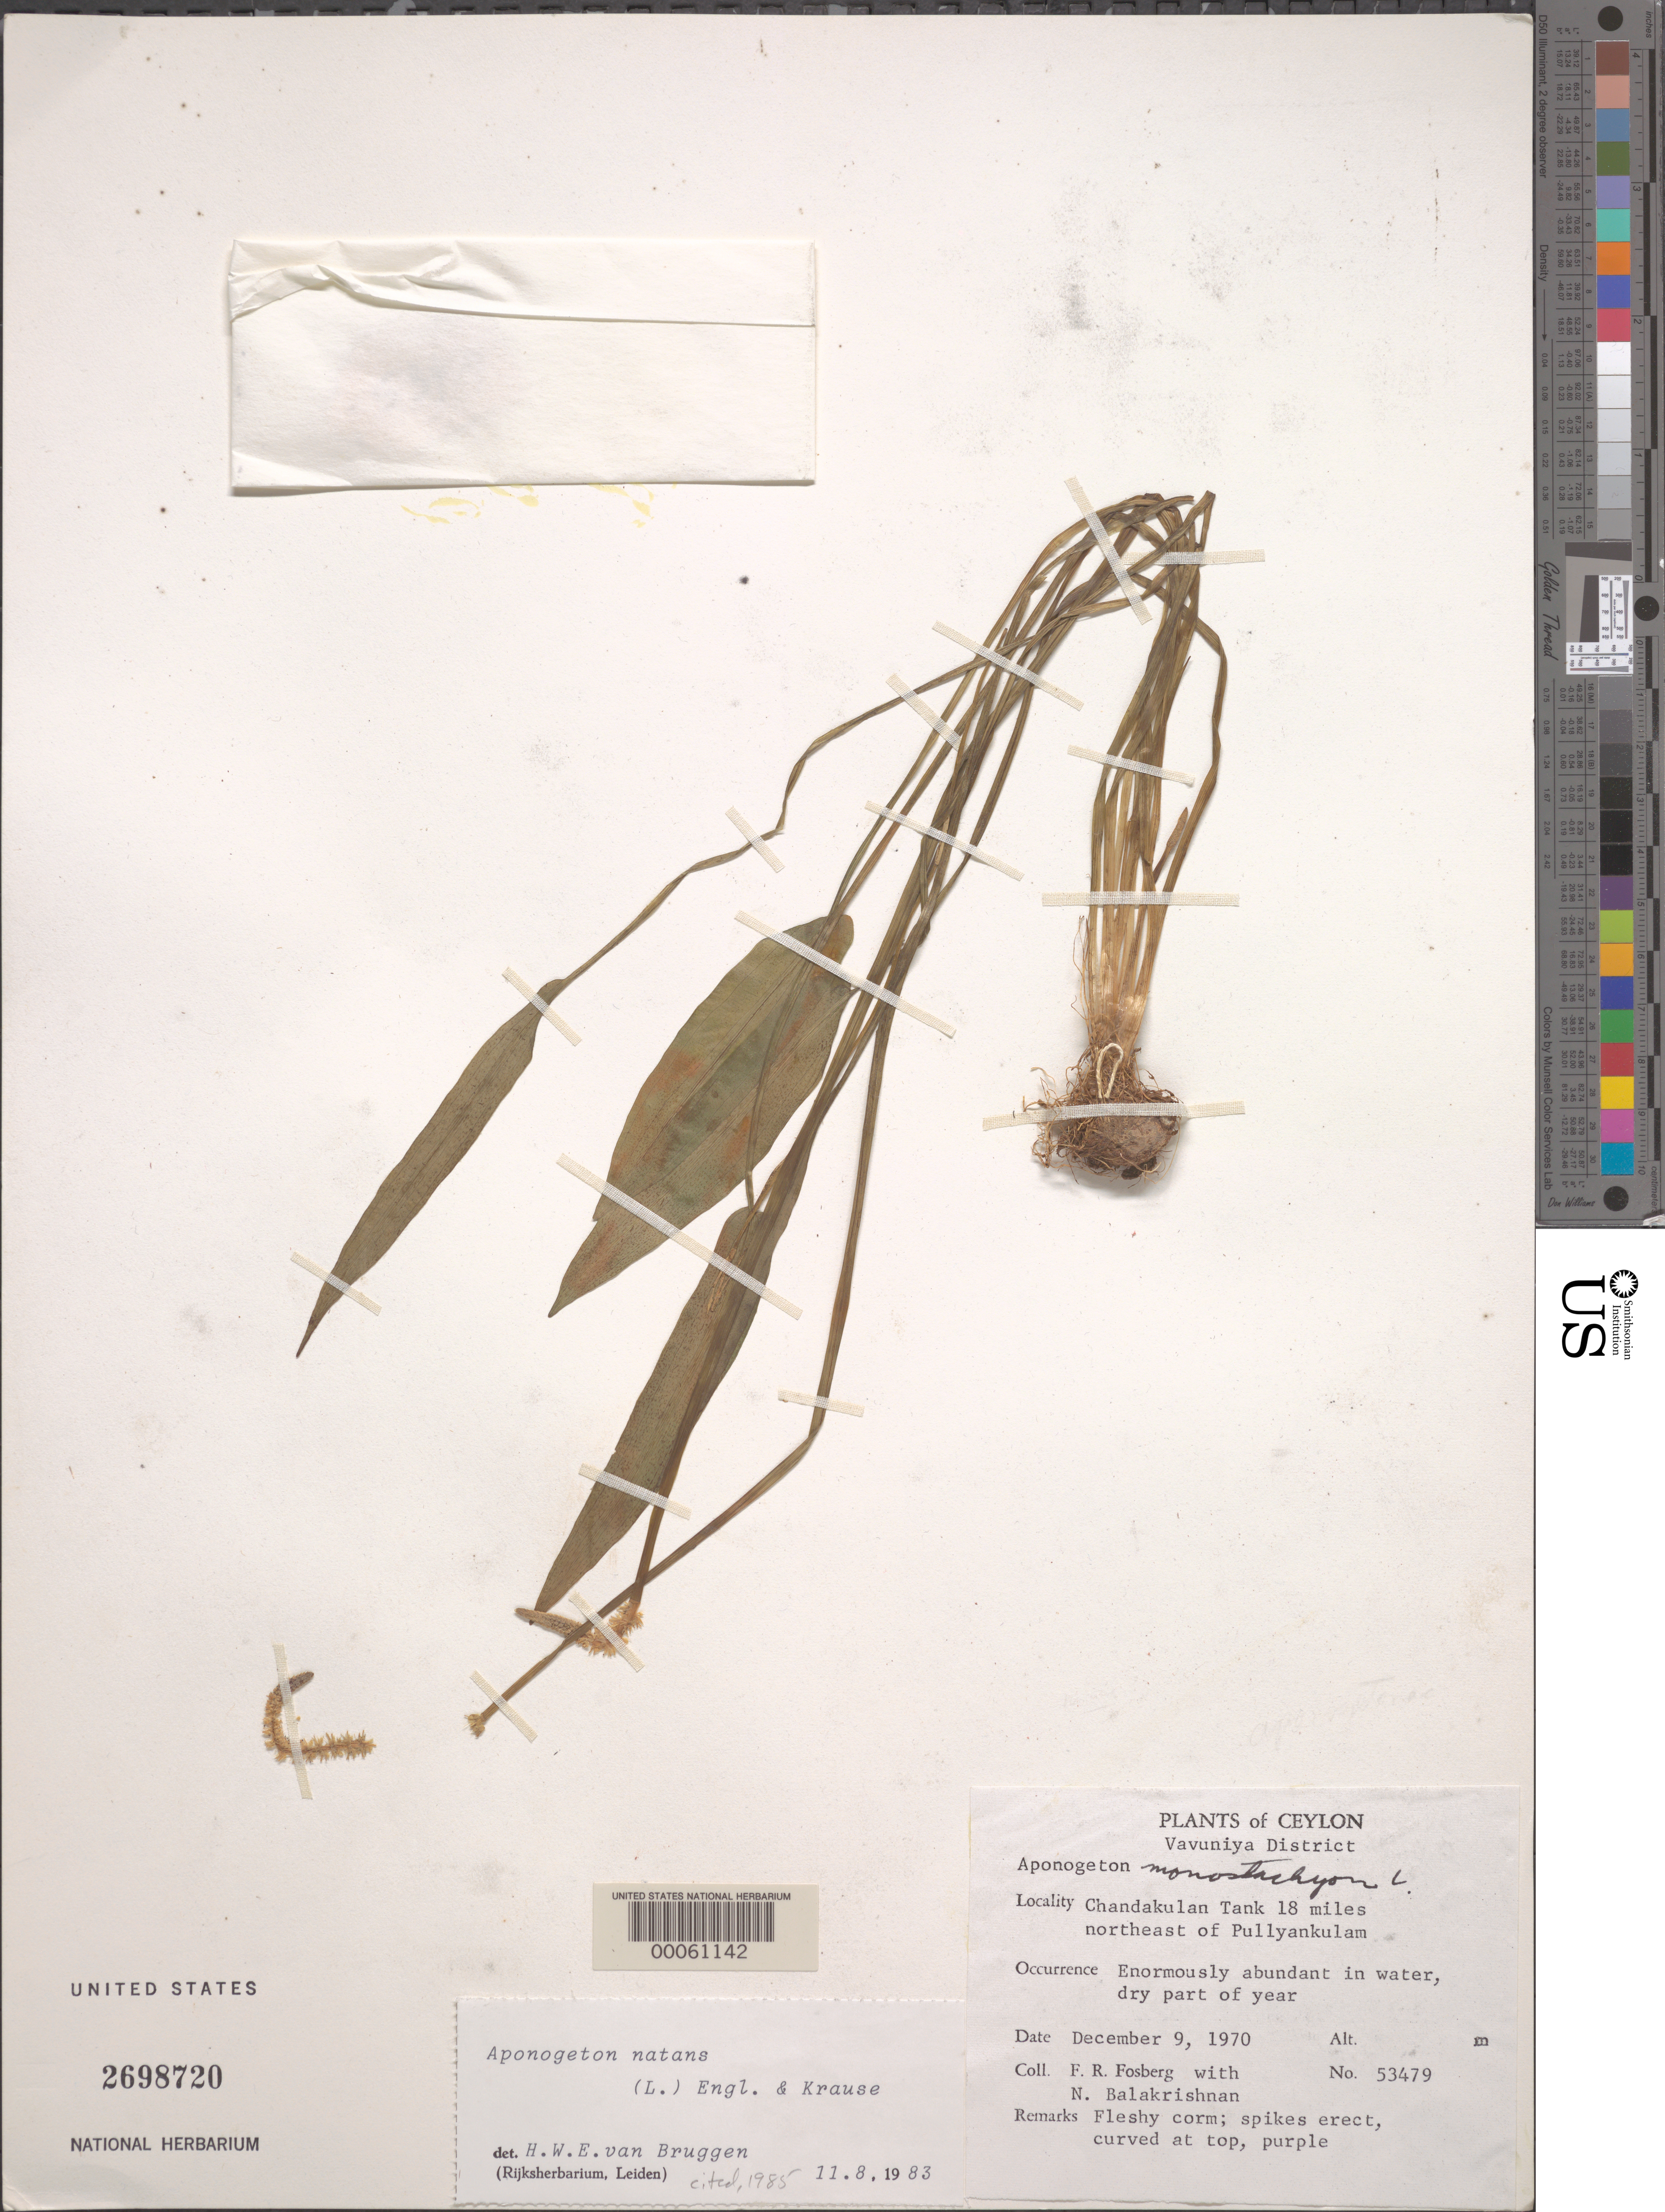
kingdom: Plantae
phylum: Tracheophyta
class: Liliopsida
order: Alismatales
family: Aponogetonaceae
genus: Aponogeton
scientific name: Aponogeton natans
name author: Engl. & K. Krause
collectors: F. R. Fosberg & N. Balakrishnan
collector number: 53479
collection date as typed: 09 Dec 1970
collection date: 1970-12-09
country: Sri Lanka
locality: Chandakulan tank 18 mi. ne of pullyankulam.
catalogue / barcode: US 2698720